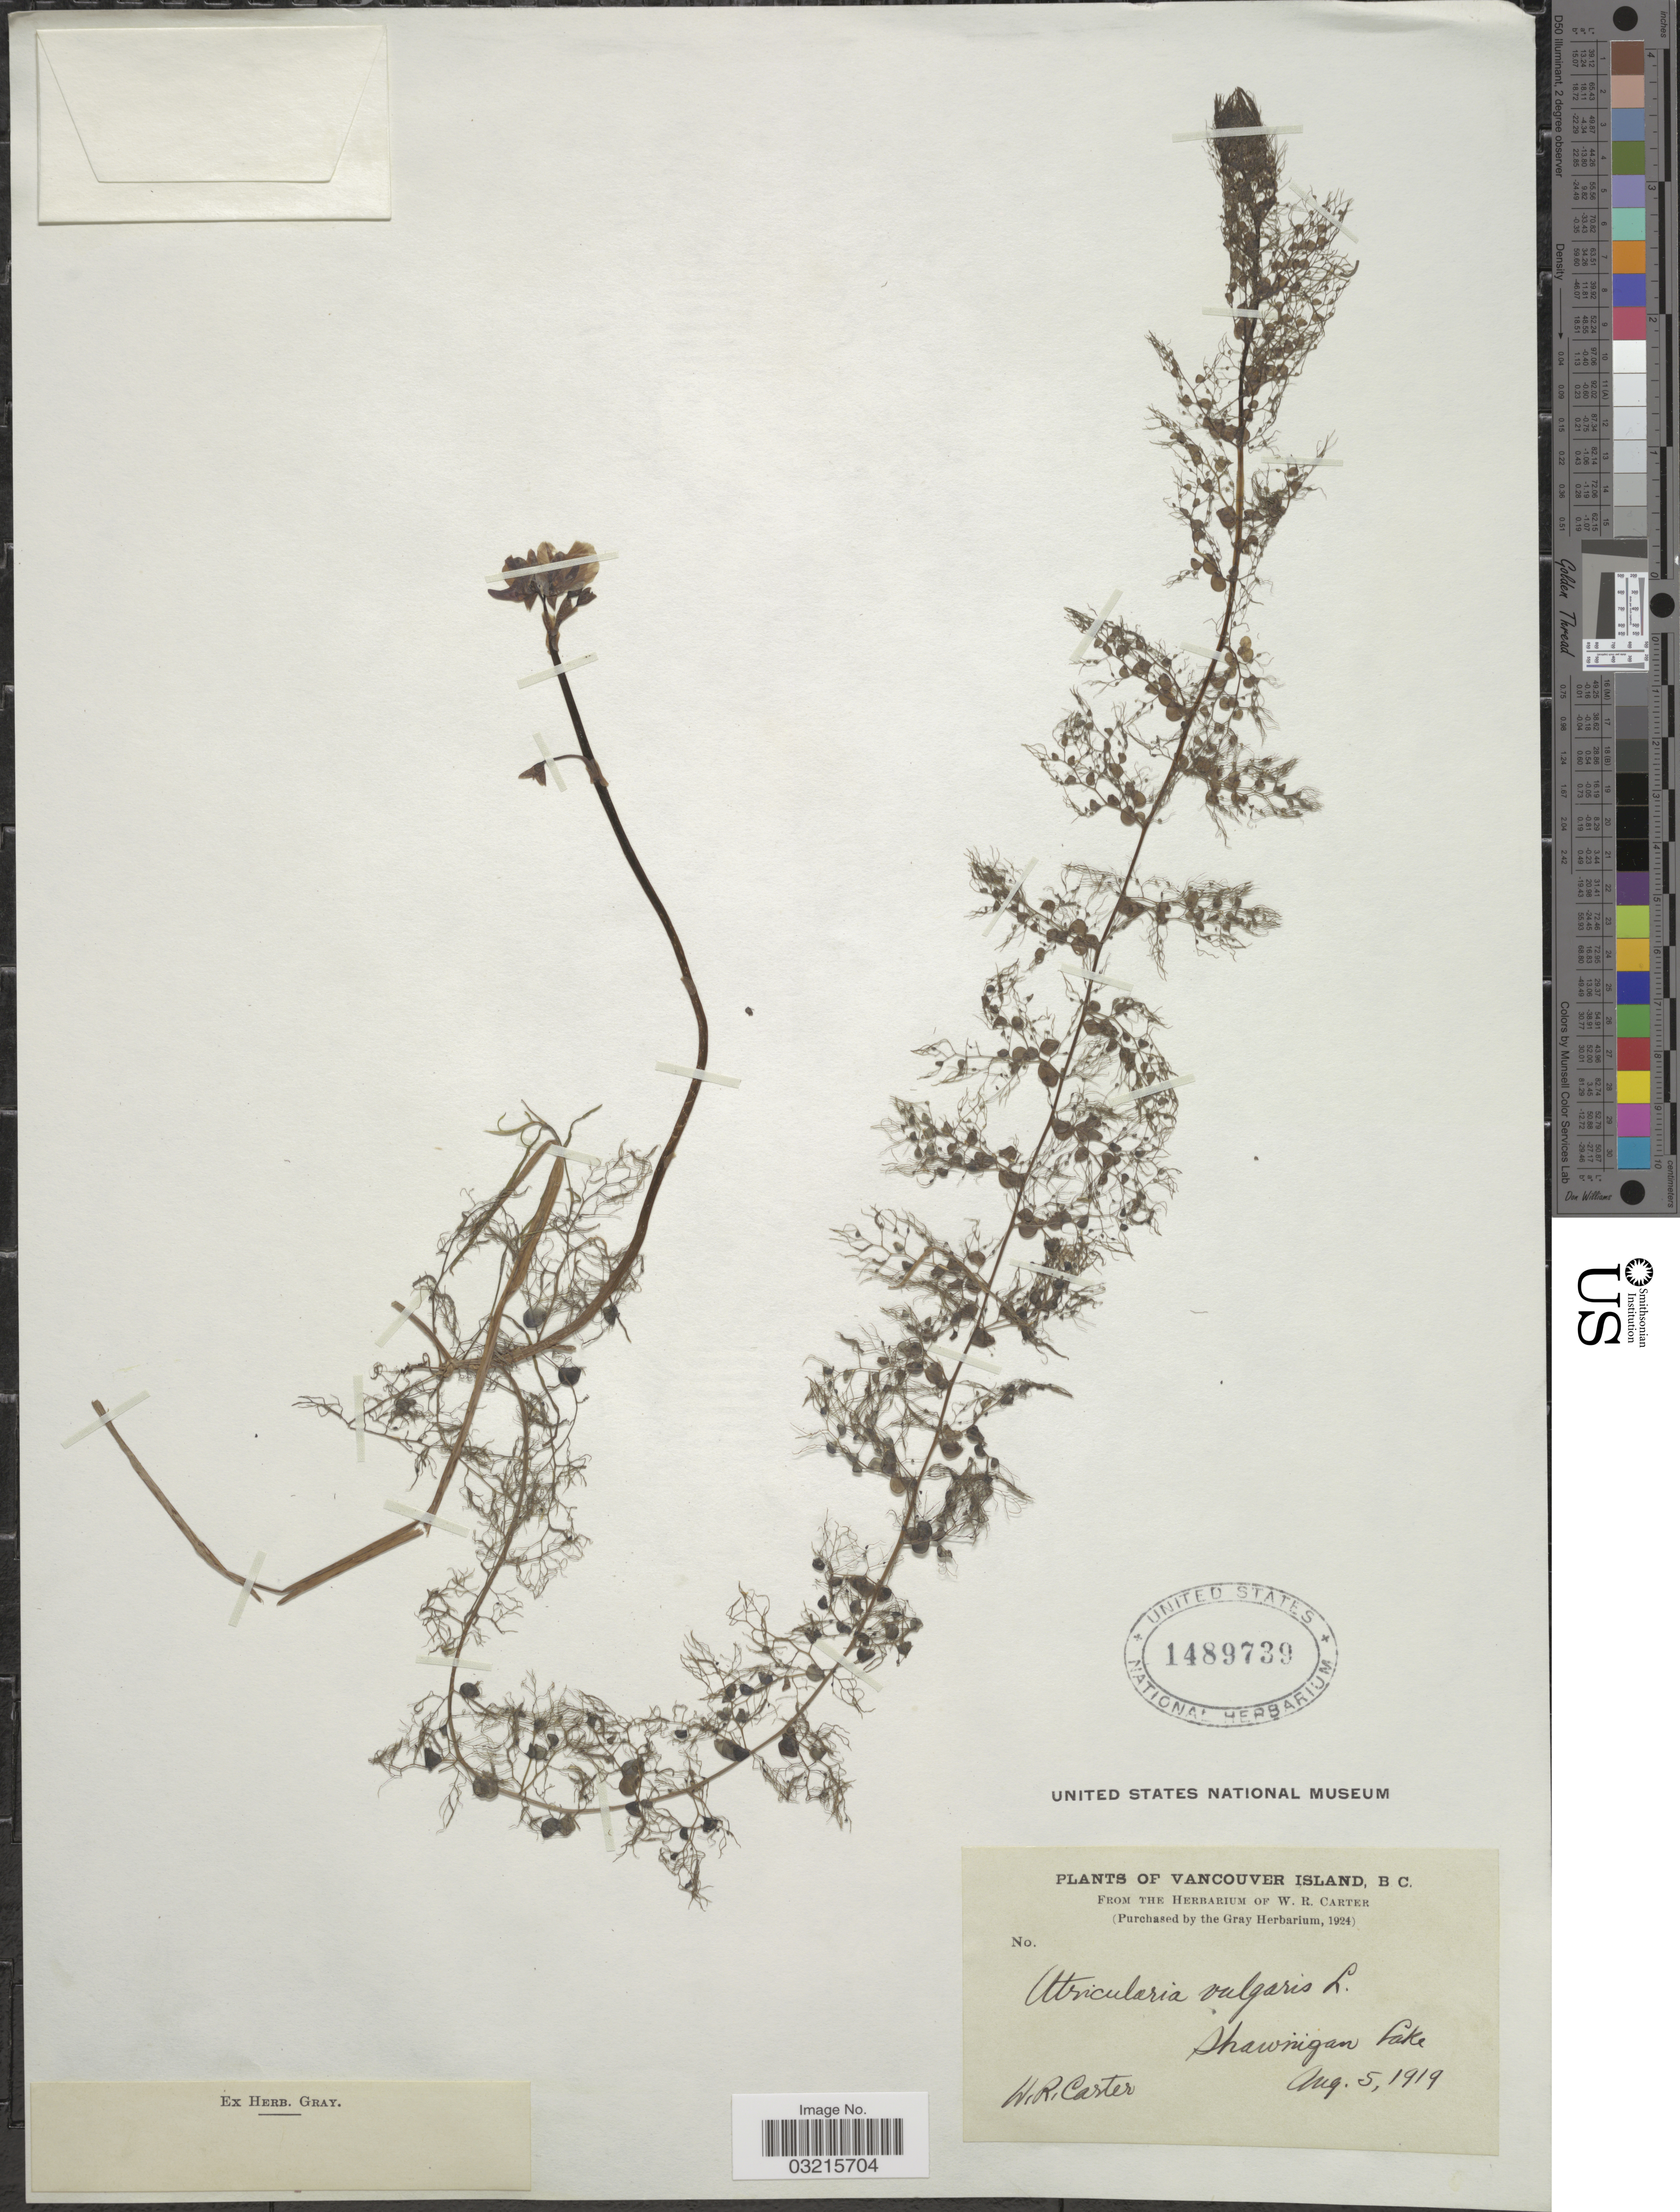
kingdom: Plantae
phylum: Tracheophyta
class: Magnoliopsida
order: Lamiales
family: Lentibulariaceae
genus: Utricularia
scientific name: Utricularia vulgaris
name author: L.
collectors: W. R. Carter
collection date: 1919-08-05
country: Canada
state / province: British Columbia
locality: Vancouver Island, Shawnigan Lake.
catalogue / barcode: US 1489739